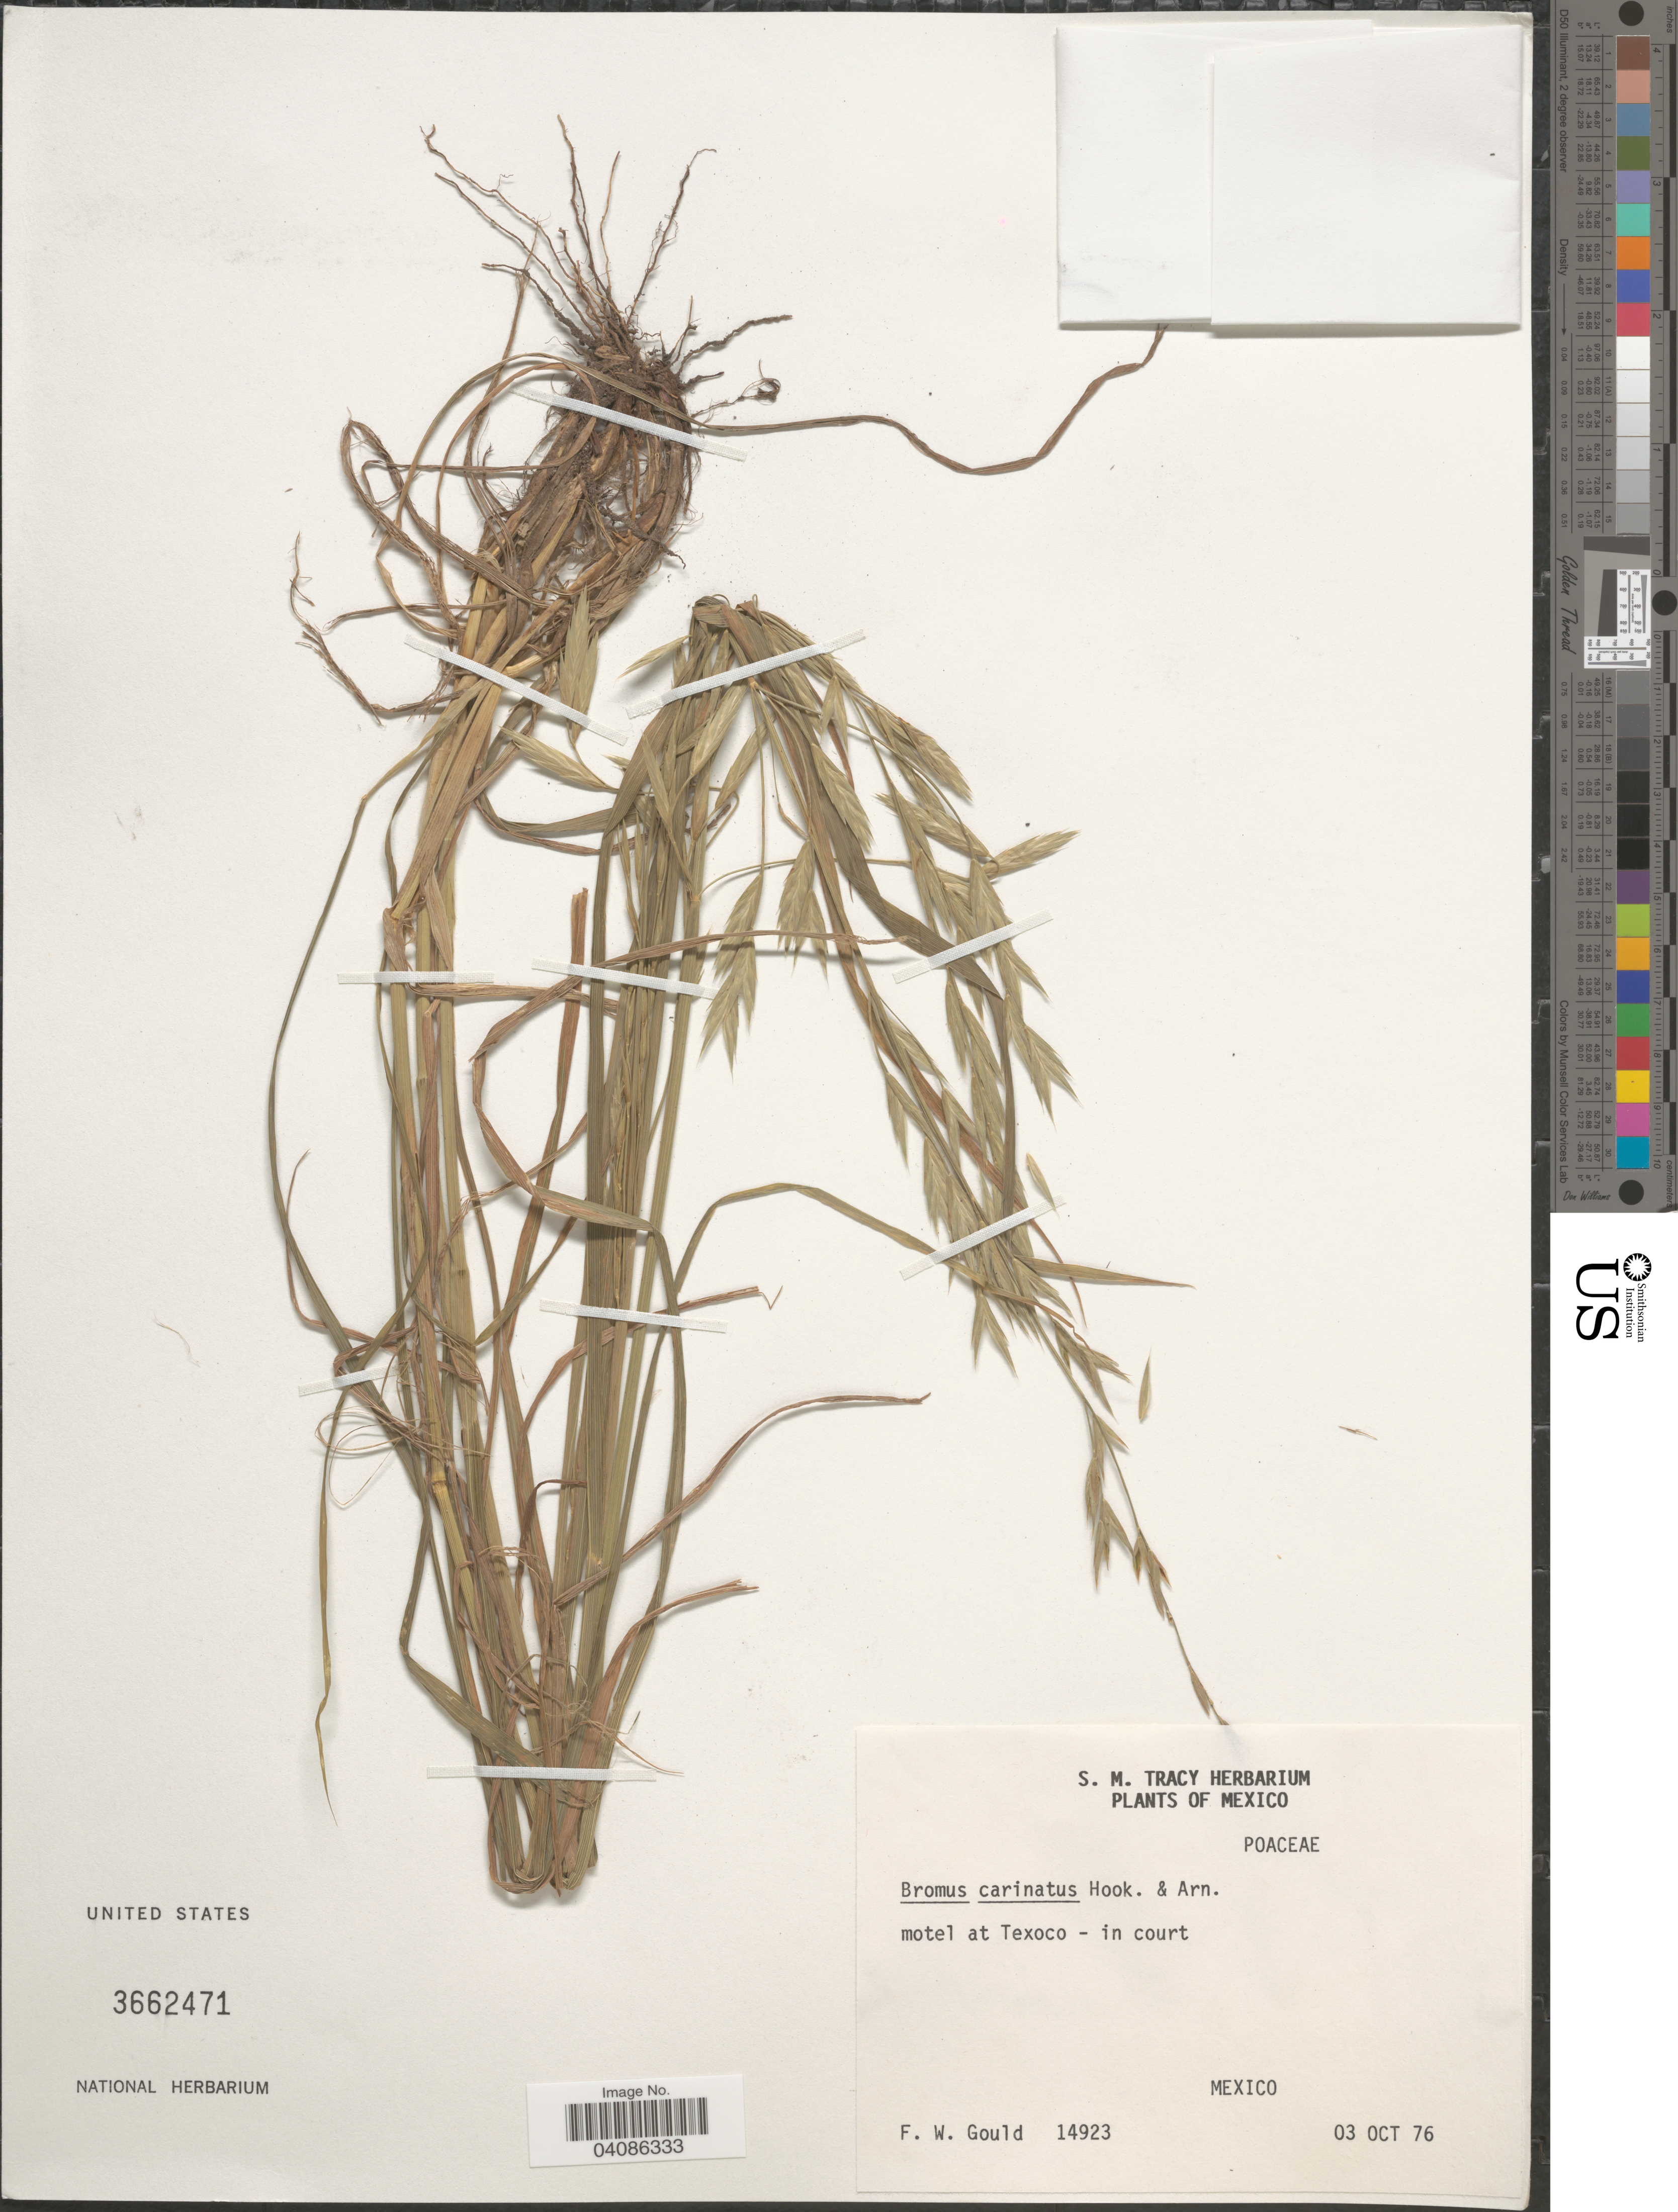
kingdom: Plantae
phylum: Tracheophyta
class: Liliopsida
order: Poales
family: Poaceae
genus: Bromus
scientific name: Bromus carinatus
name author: Hook. & Arn.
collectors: F. W. Gould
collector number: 14923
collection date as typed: Transcribed d/m/y: 3/10/76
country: Mexico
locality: Motel at Texoco-in court.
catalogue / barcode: US 3662471